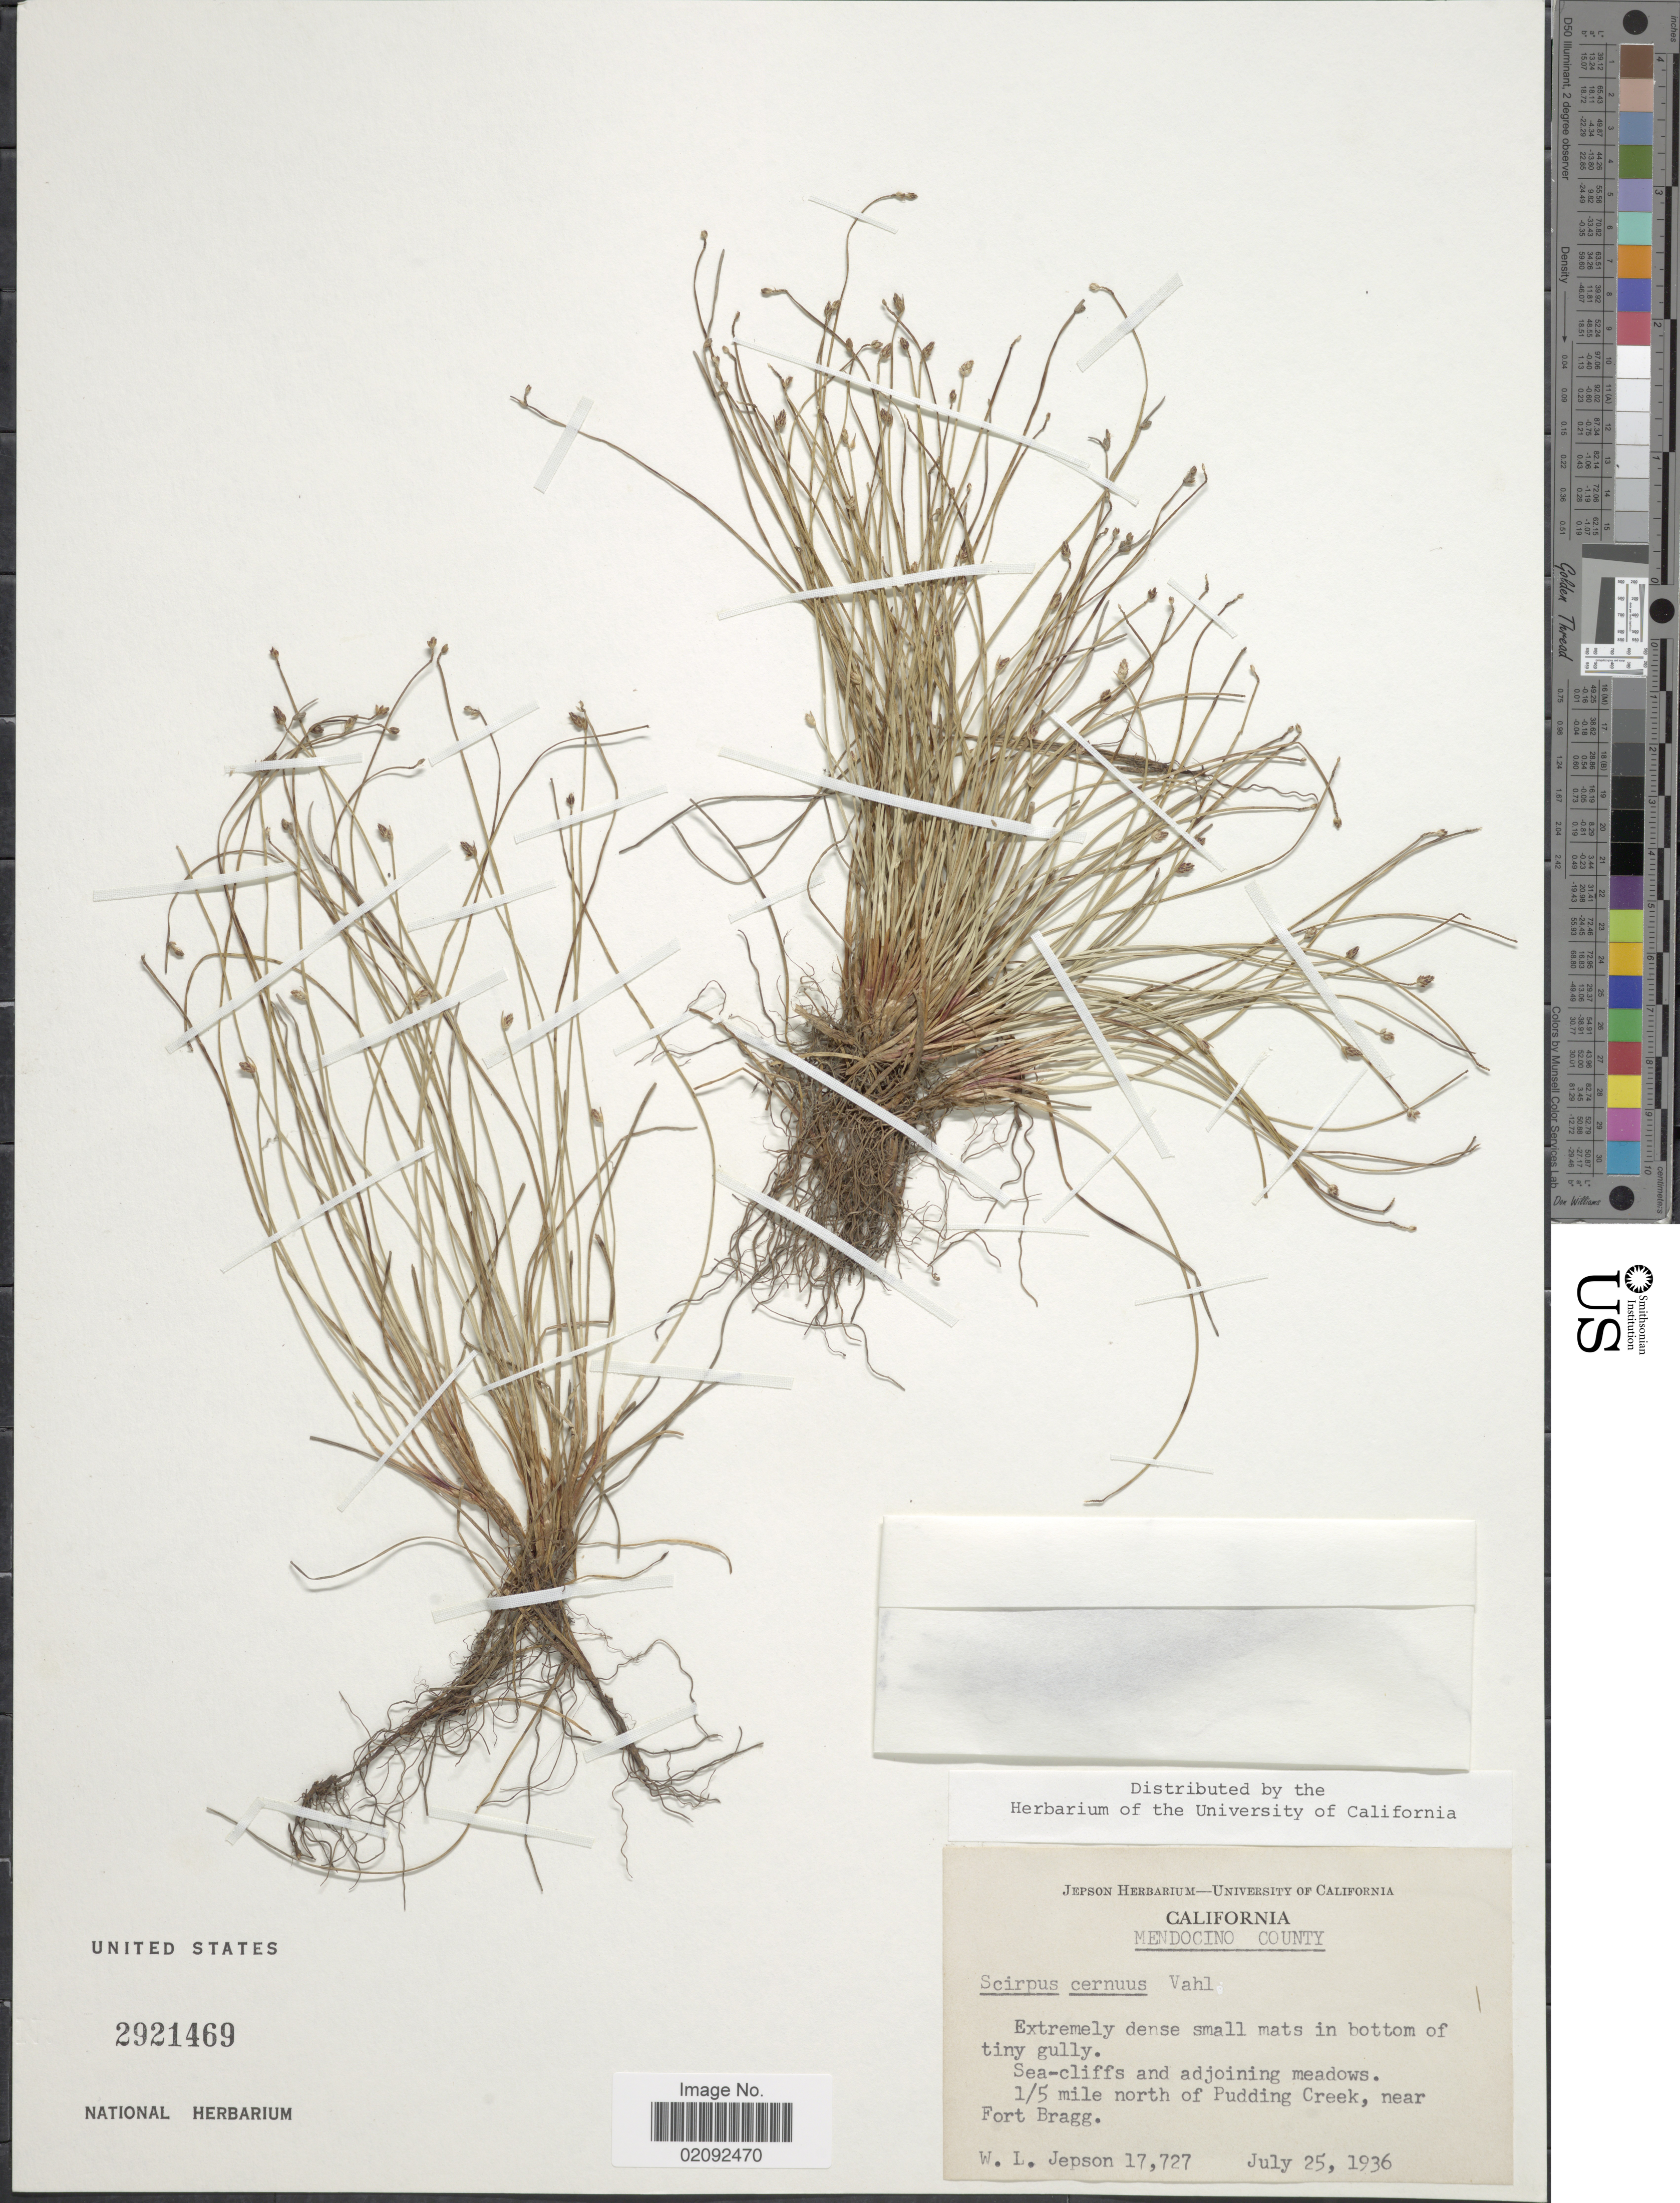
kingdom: Plantae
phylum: Tracheophyta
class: Liliopsida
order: Poales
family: Cyperaceae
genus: Isolepis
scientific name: Isolepis cernua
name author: (Vahl) Roem. & Schult.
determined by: Strong, Mark T., (BOT), Smithsonian Institution - National Museum of Natural History (UNITED STATES)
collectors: W. L. Jepson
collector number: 17727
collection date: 1936-07-25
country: United States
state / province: California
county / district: Mendocino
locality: Mendocino County, extremely dense small mats in bottom of tiny gully, sea-cliffs and adjoining meadows, 1/5 mile north of Pudding Creek, near Fort Bragg.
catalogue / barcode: US 2921469